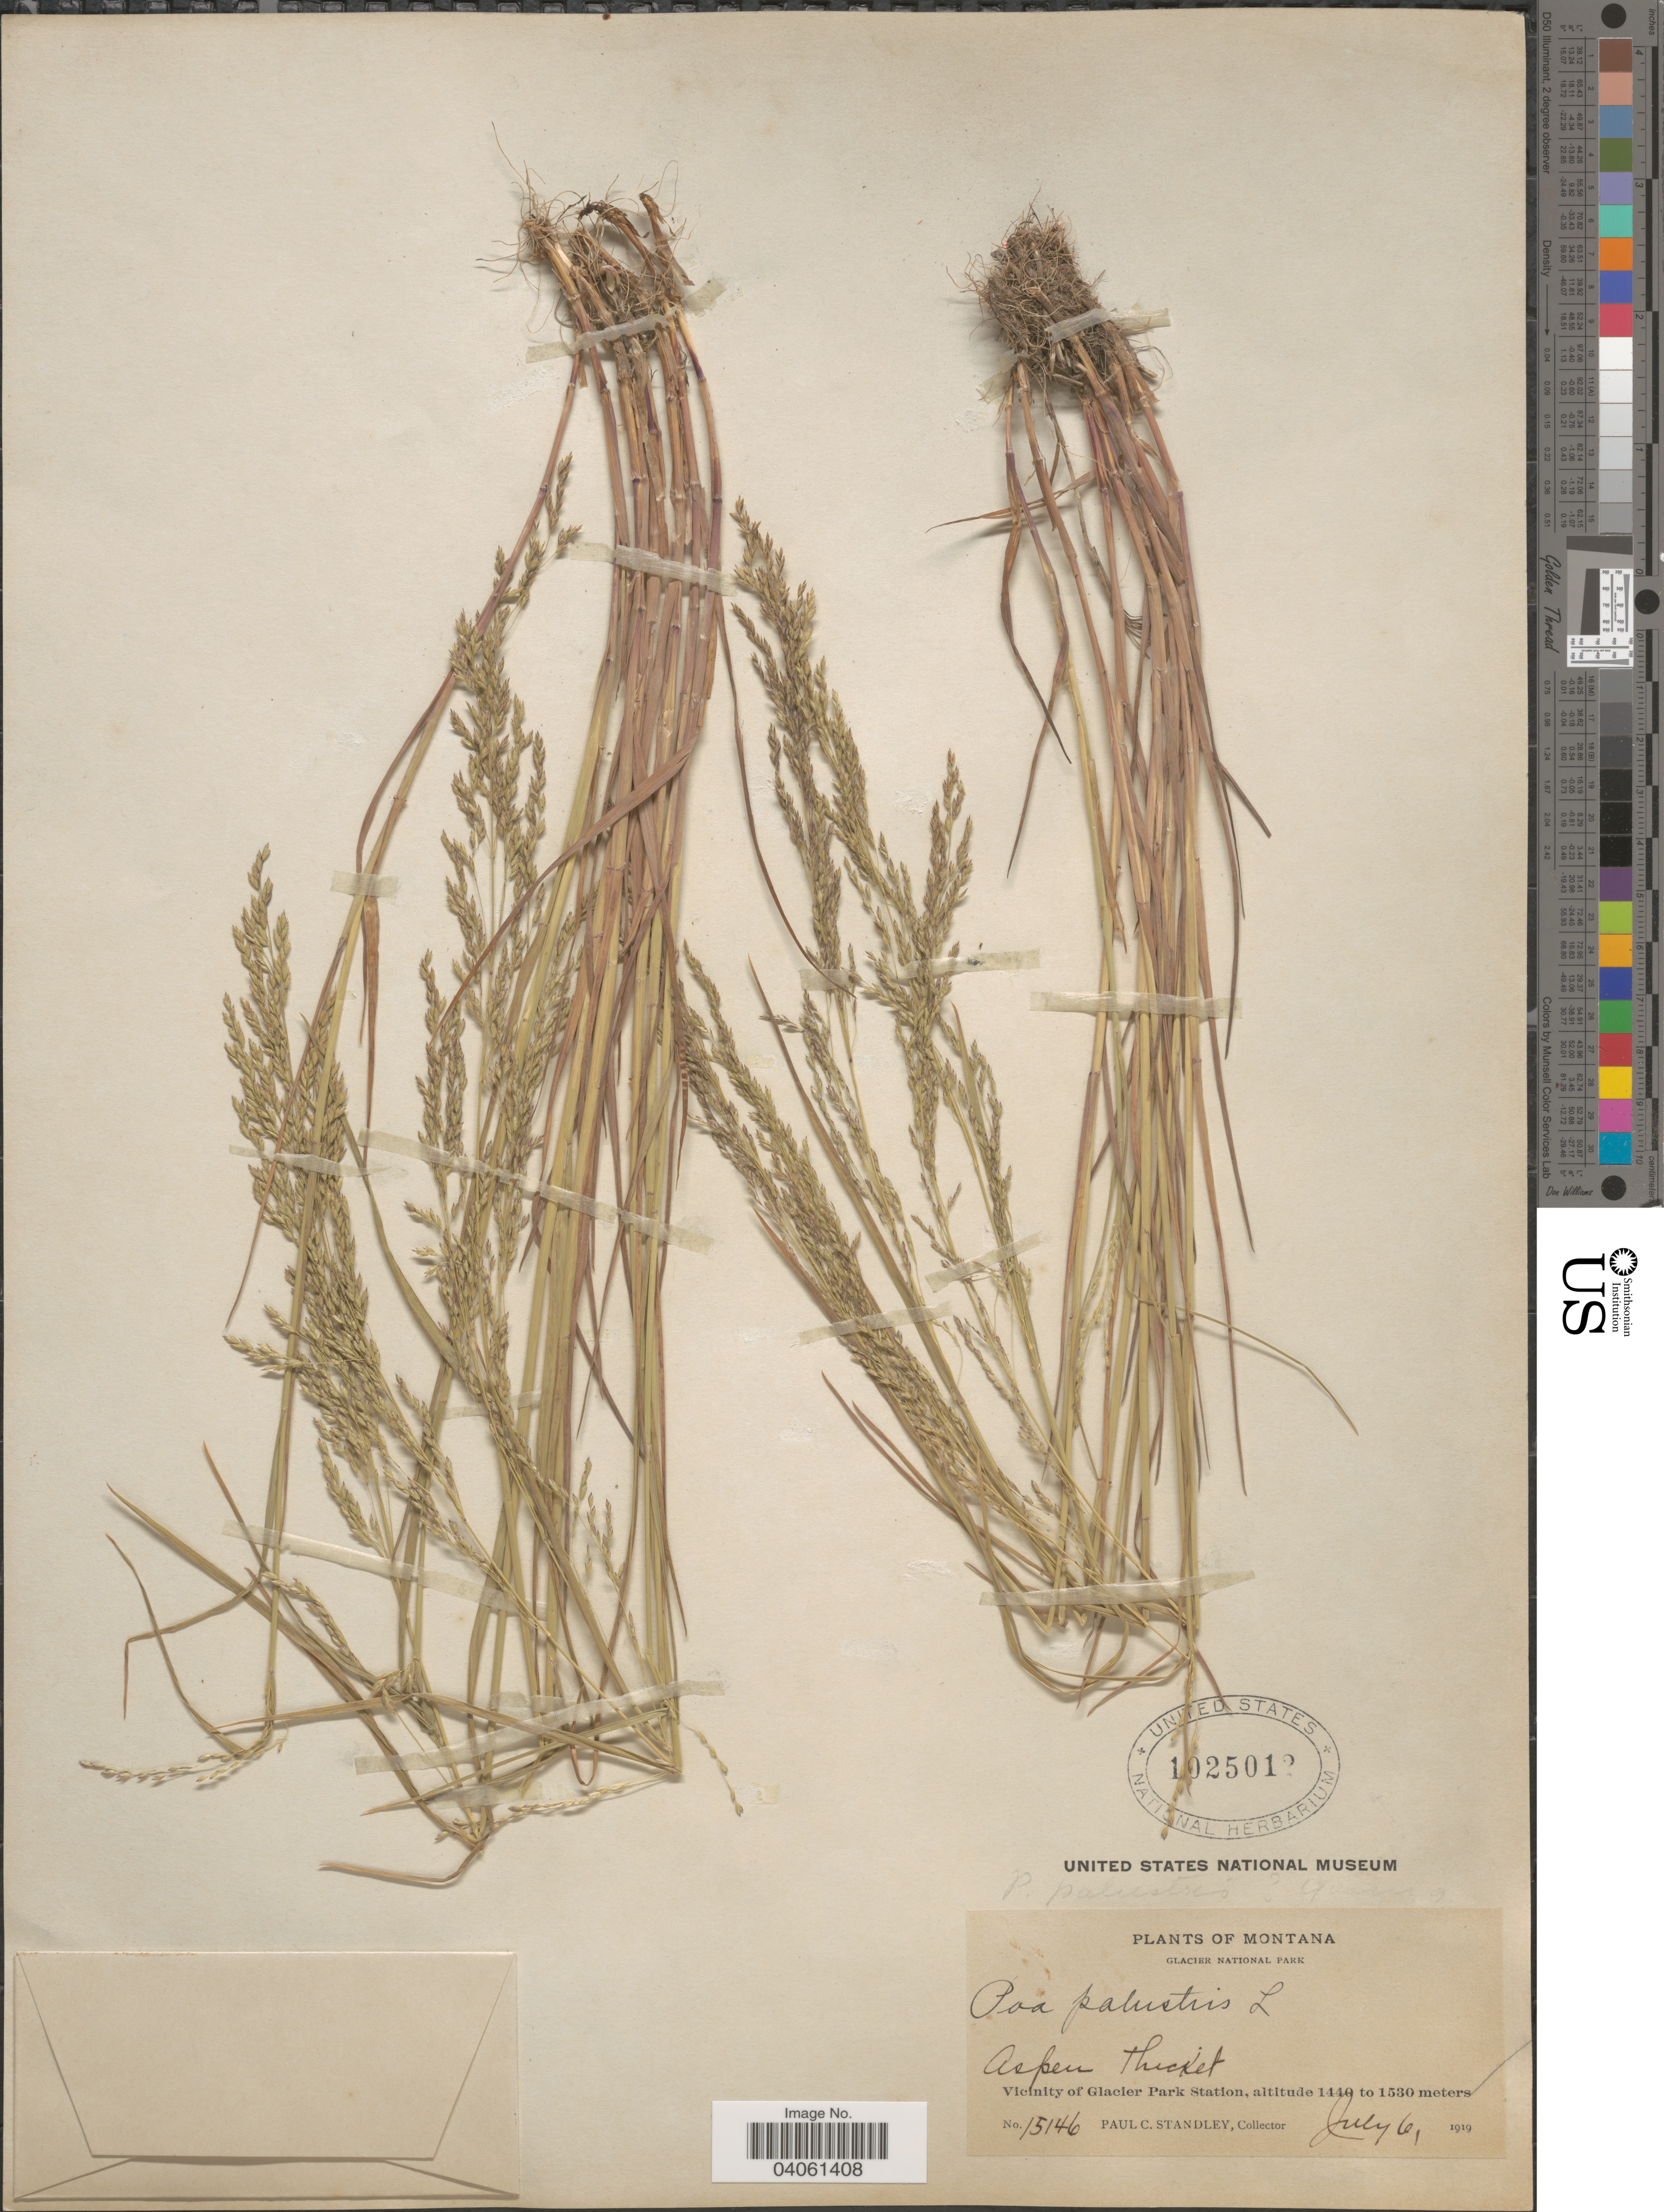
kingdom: Plantae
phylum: Tracheophyta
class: Liliopsida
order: Poales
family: Poaceae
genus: Poa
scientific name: Poa palustris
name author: L.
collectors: P. C. Standley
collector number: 15146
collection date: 1919-07-06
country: United States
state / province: Montana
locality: Glacier National Park. Aspen thicket. Vicinity of Glacier Park Station.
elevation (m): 1440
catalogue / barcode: US 1025012